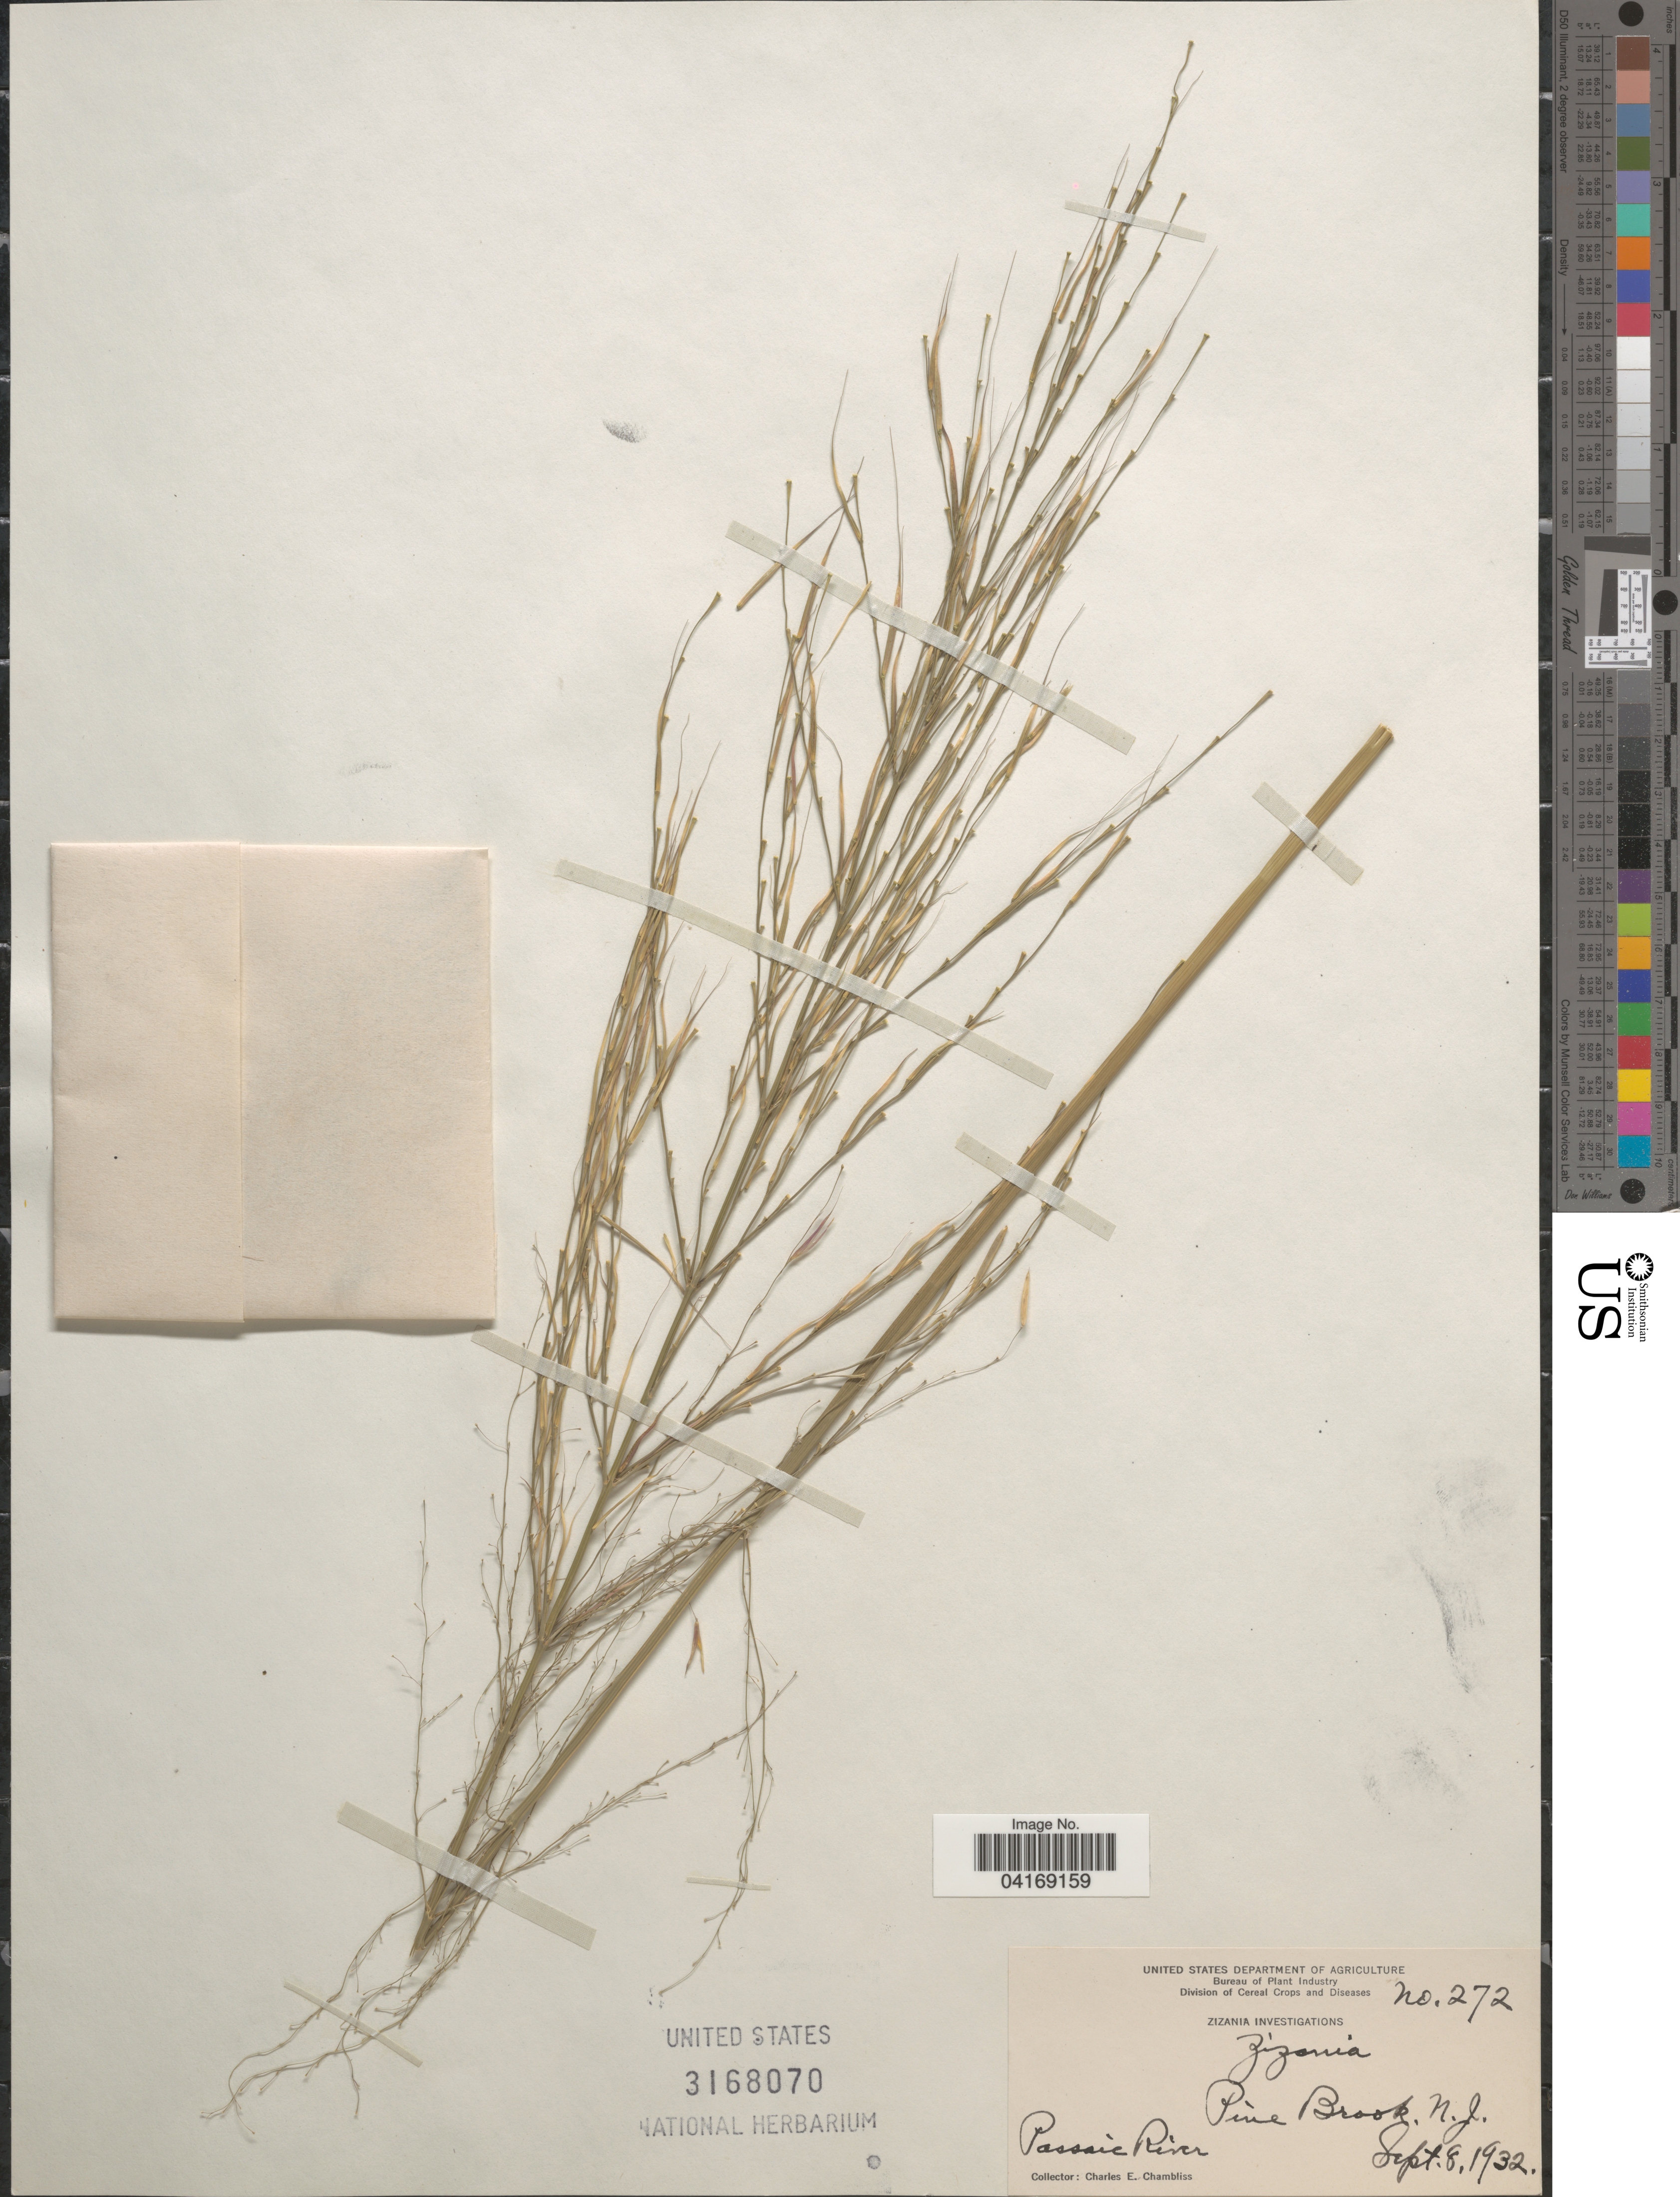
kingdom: Plantae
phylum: Tracheophyta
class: Liliopsida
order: Poales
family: Poaceae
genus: Zizania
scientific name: Zizania sp.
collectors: C. Chambliss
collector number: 272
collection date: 1932-09-08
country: United States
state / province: New Jersey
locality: Pine Brook. Passaic River.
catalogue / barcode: US 3168070